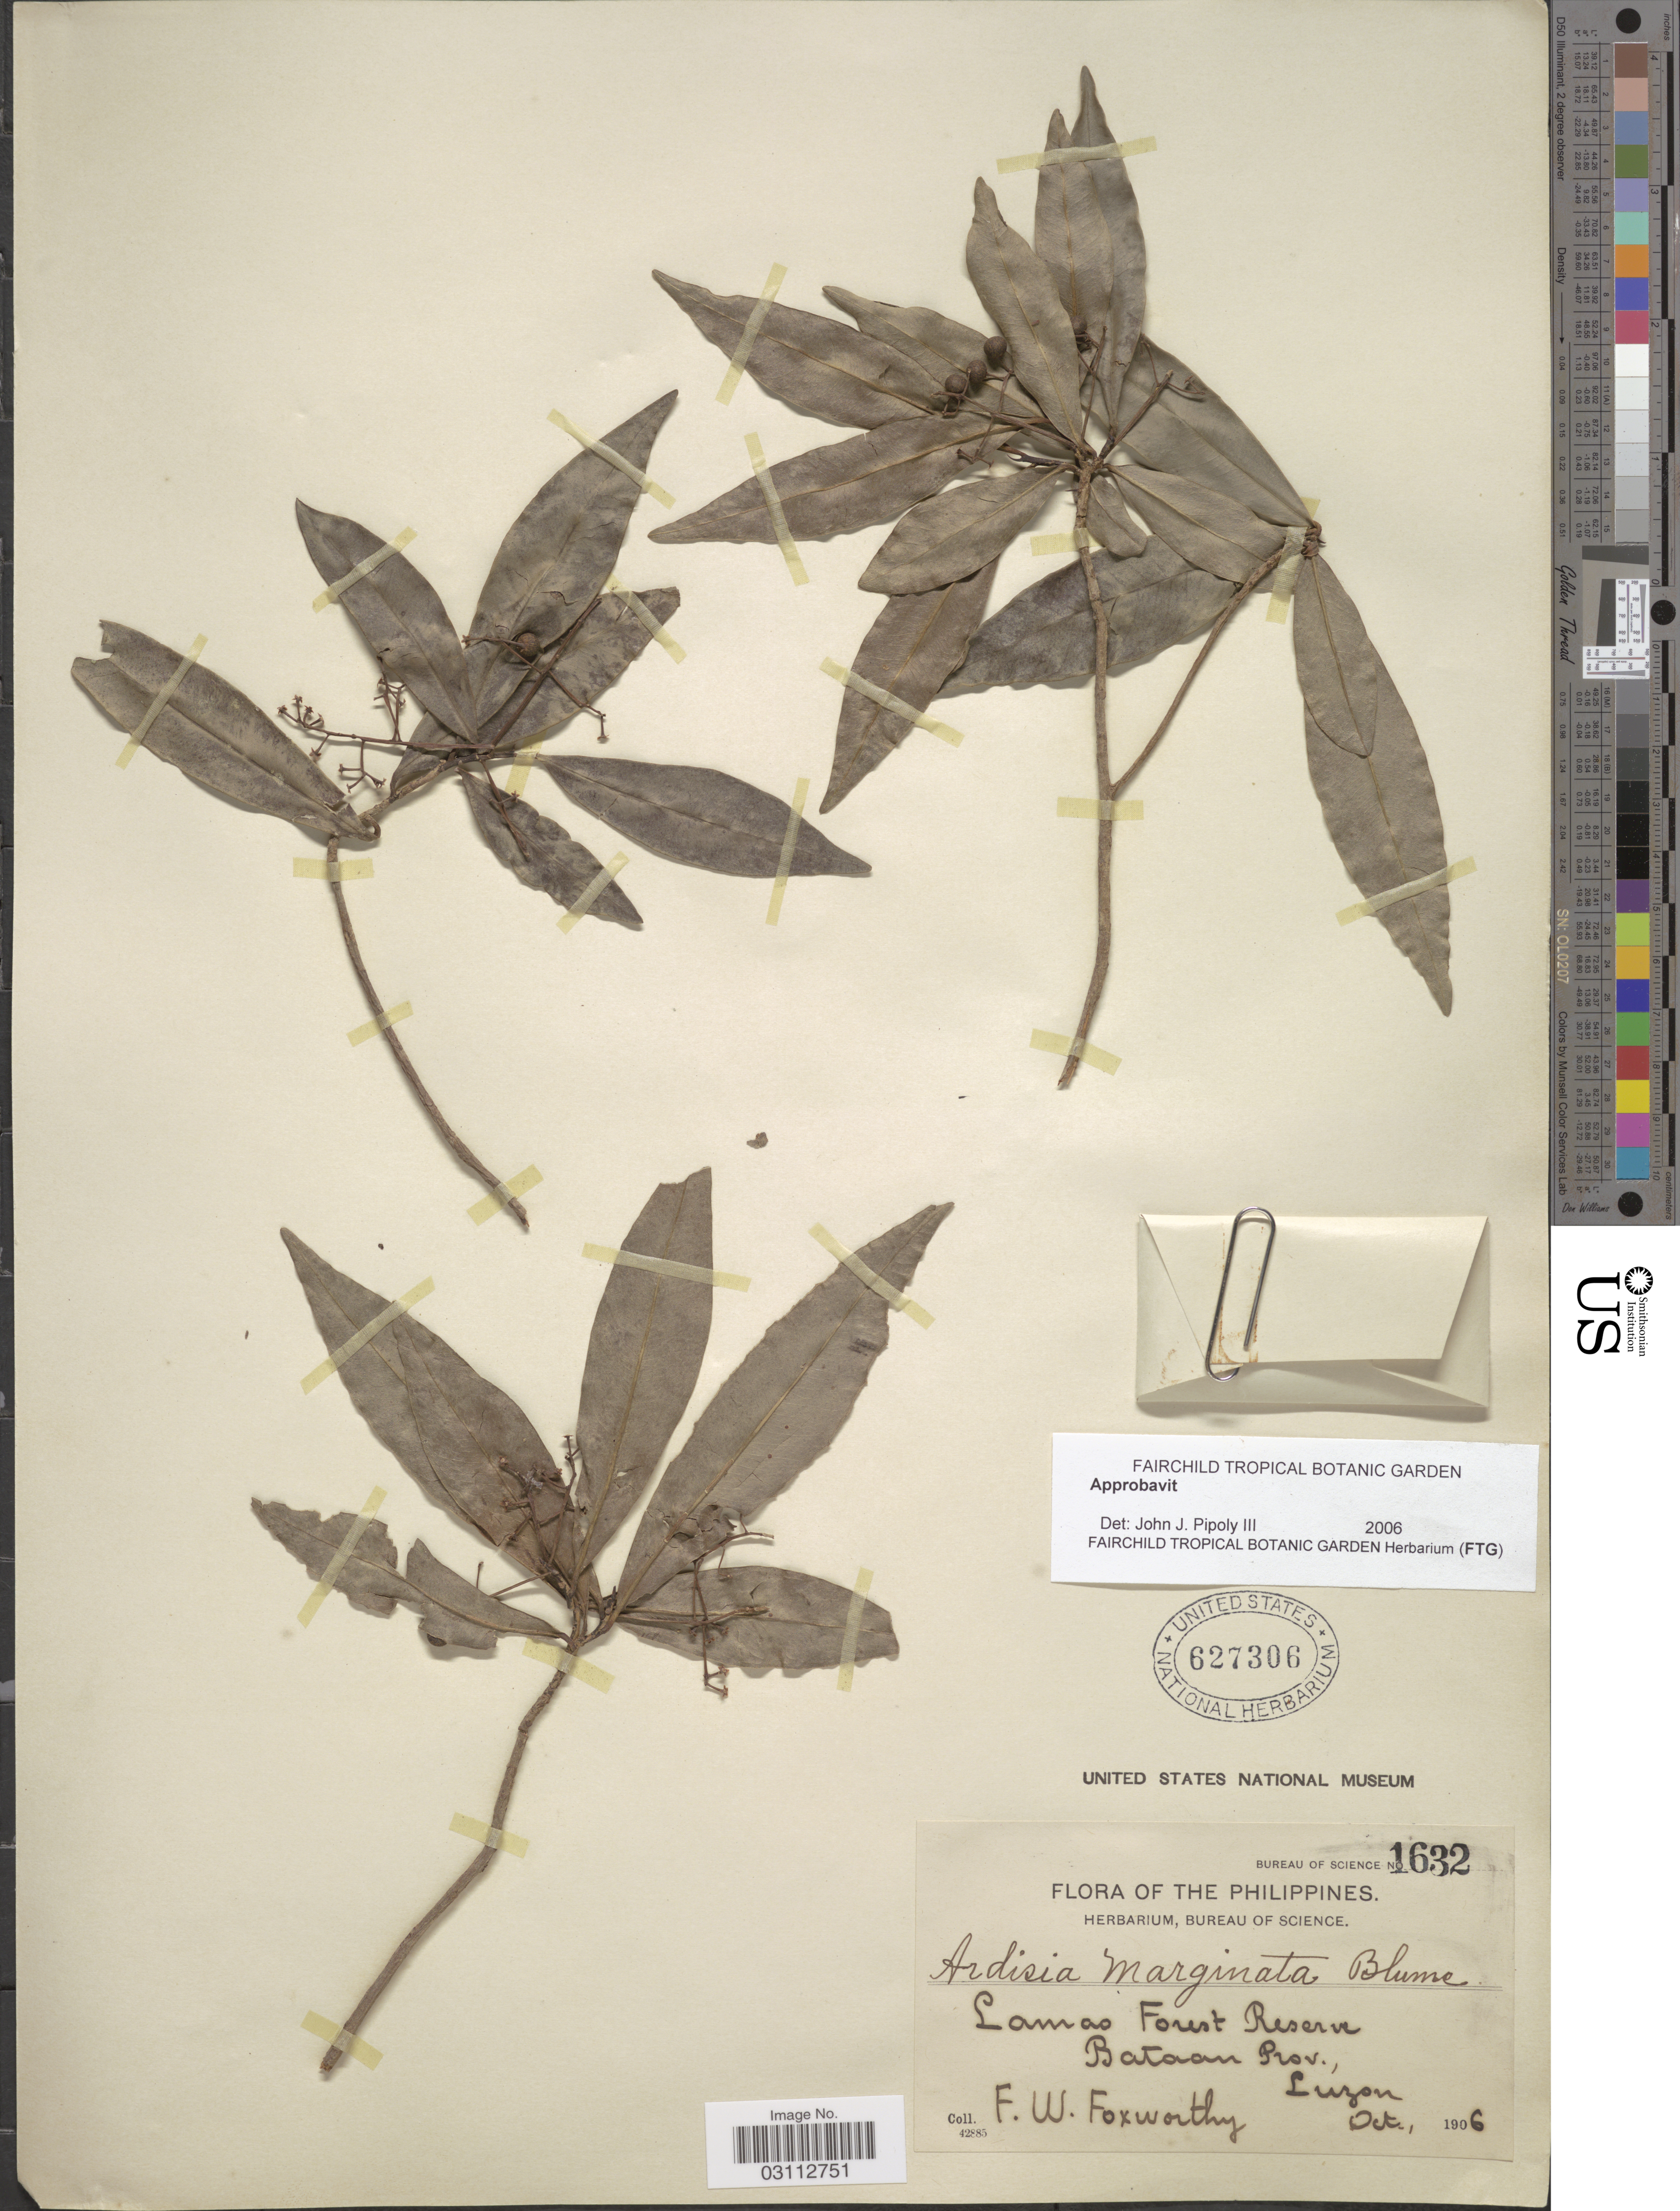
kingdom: Plantae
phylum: Tracheophyta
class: Magnoliopsida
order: Ericales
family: Primulaceae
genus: Ardisia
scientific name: Ardisia marginata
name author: Blume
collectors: F. W. Foxworthy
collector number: Bureau of science 1632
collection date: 1906-10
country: Philippines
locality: Lamao Forest Reserve, Bataan Prov., Luzon.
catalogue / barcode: US 627306